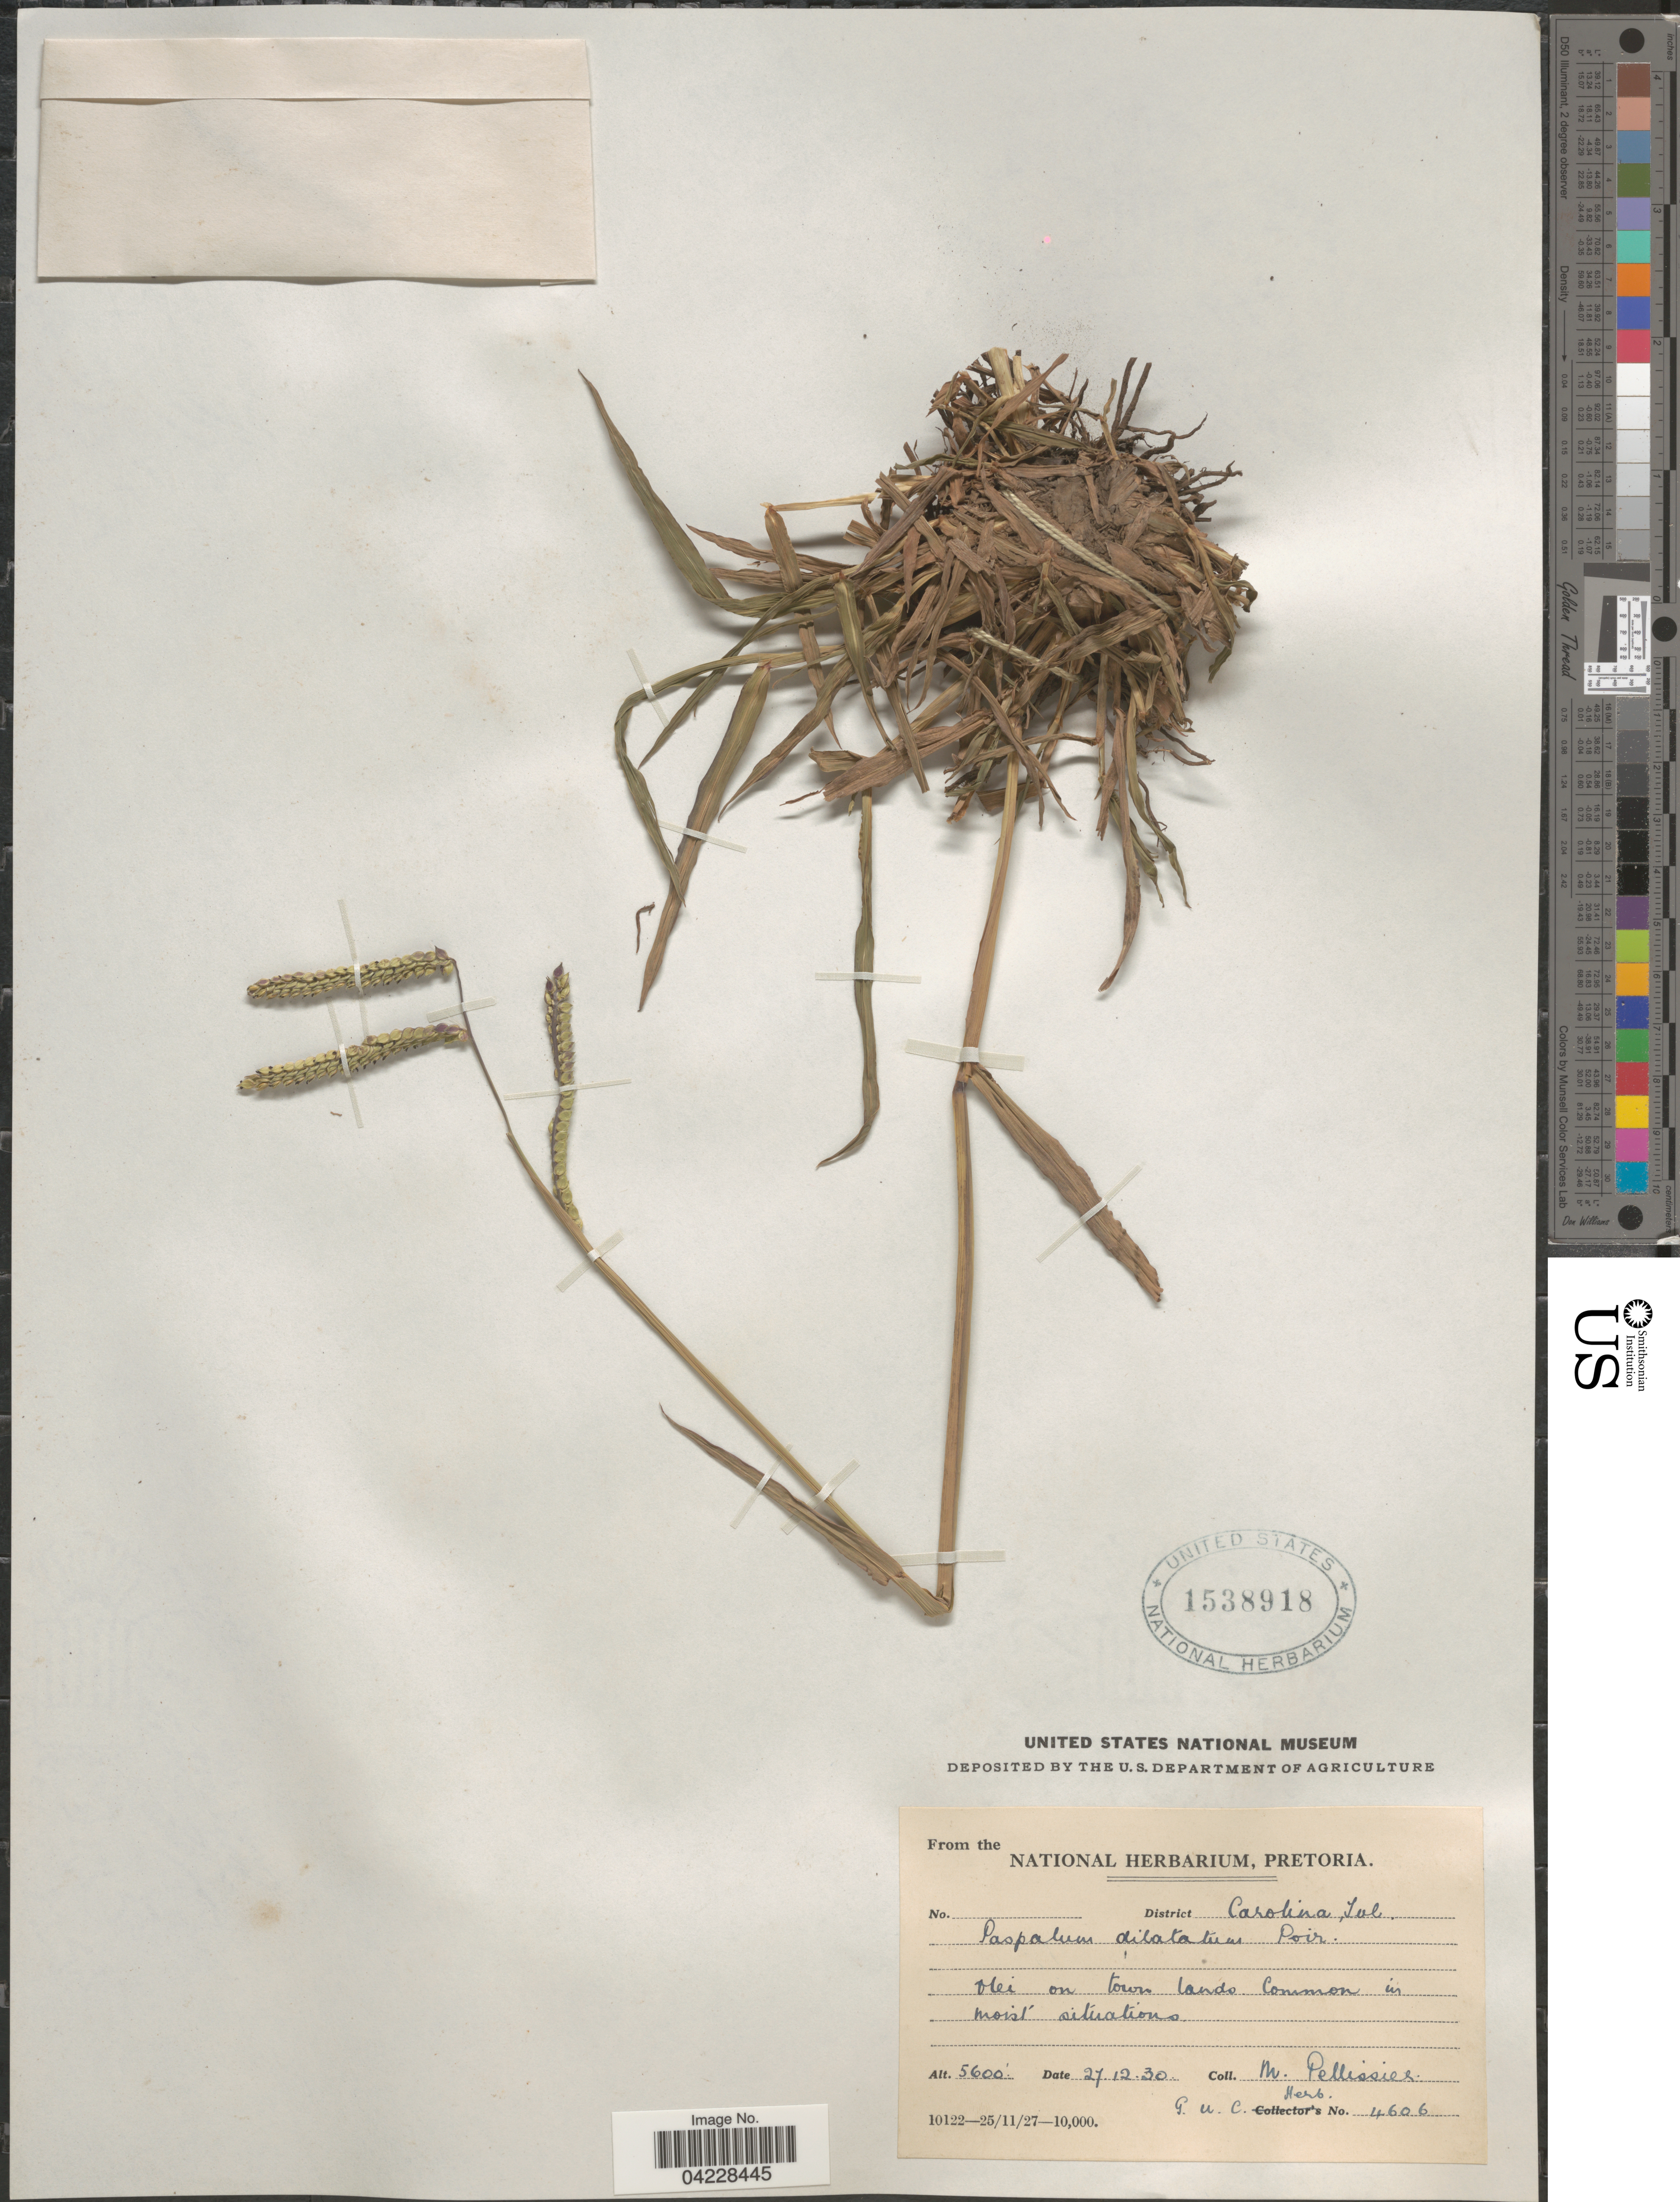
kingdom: Plantae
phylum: Tracheophyta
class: Liliopsida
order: Poales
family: Poaceae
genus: Paspalum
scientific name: Paspalum dilatatum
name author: Poir.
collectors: M. Pellissier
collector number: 4606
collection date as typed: Transcribed d/m/y: 27/12/30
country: South Africa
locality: District Carolina, Tvl.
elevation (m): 1707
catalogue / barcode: US 1538918